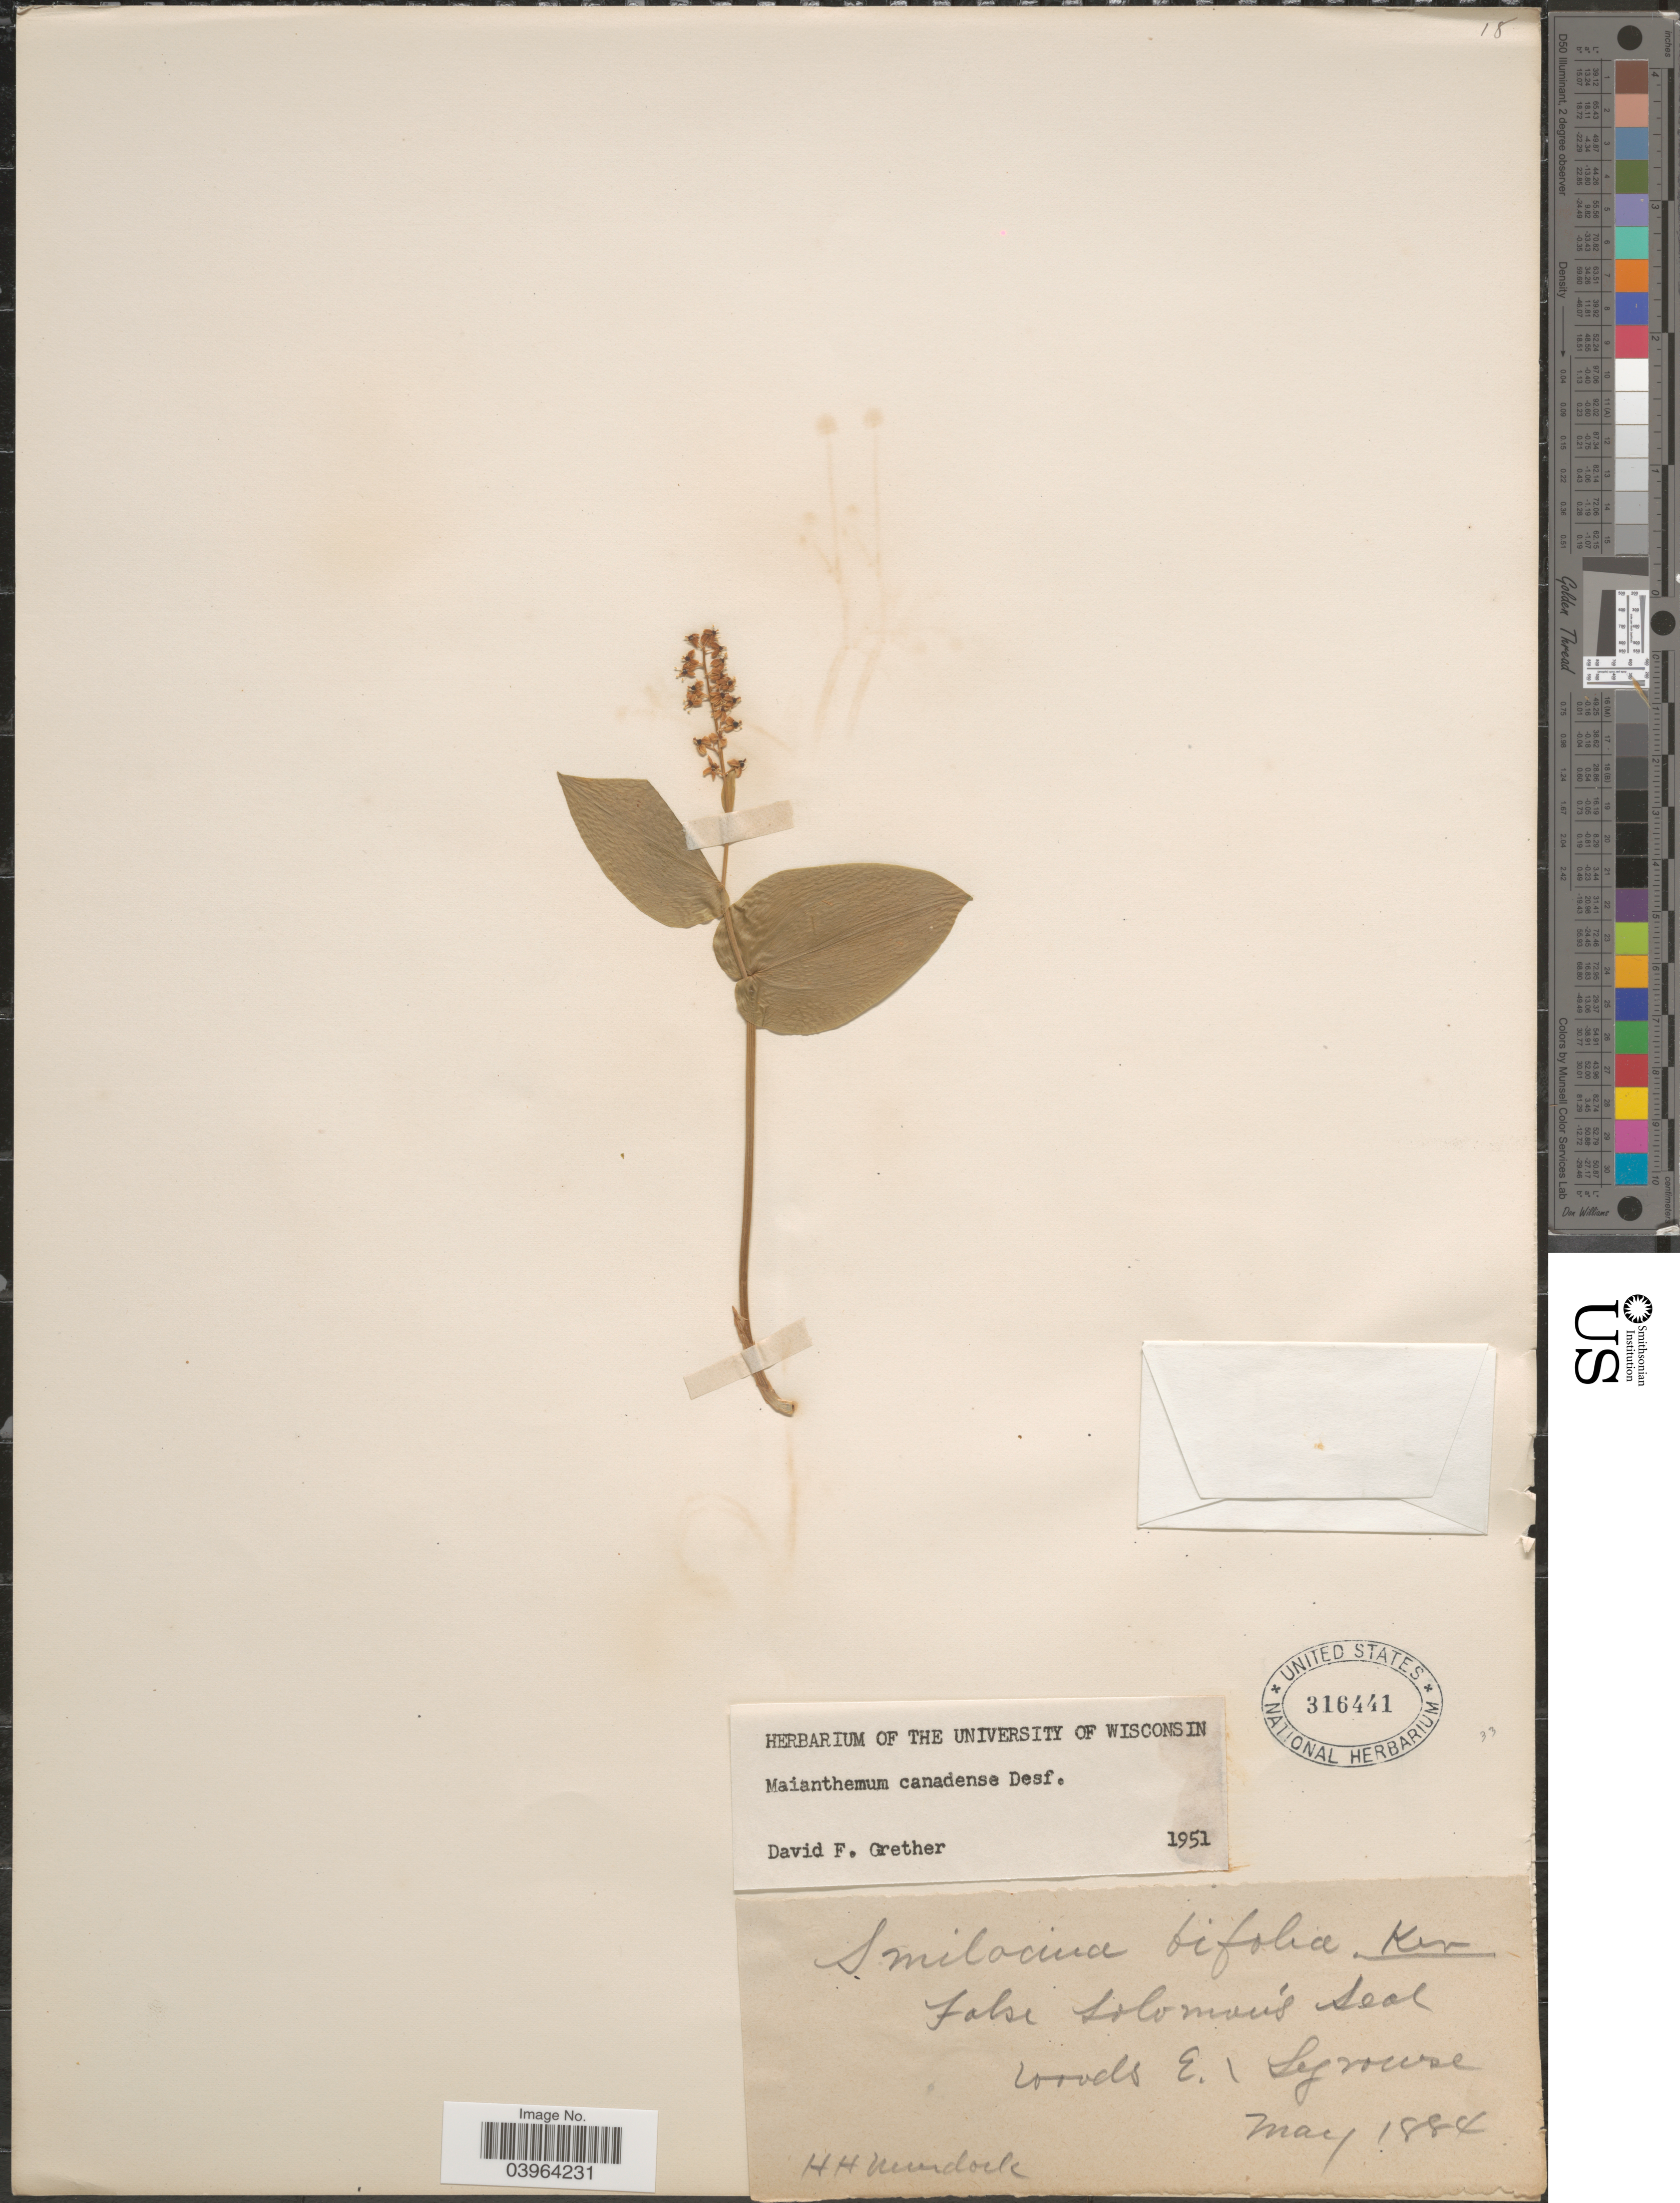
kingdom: Plantae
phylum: Tracheophyta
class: Liliopsida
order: Asparagales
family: Asparagaceae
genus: Maianthemum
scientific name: Maianthemum canadense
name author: Desf.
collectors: H. H. Murdock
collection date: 1884-05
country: United States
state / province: New York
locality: Woods E. Syrause.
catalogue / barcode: US 316441